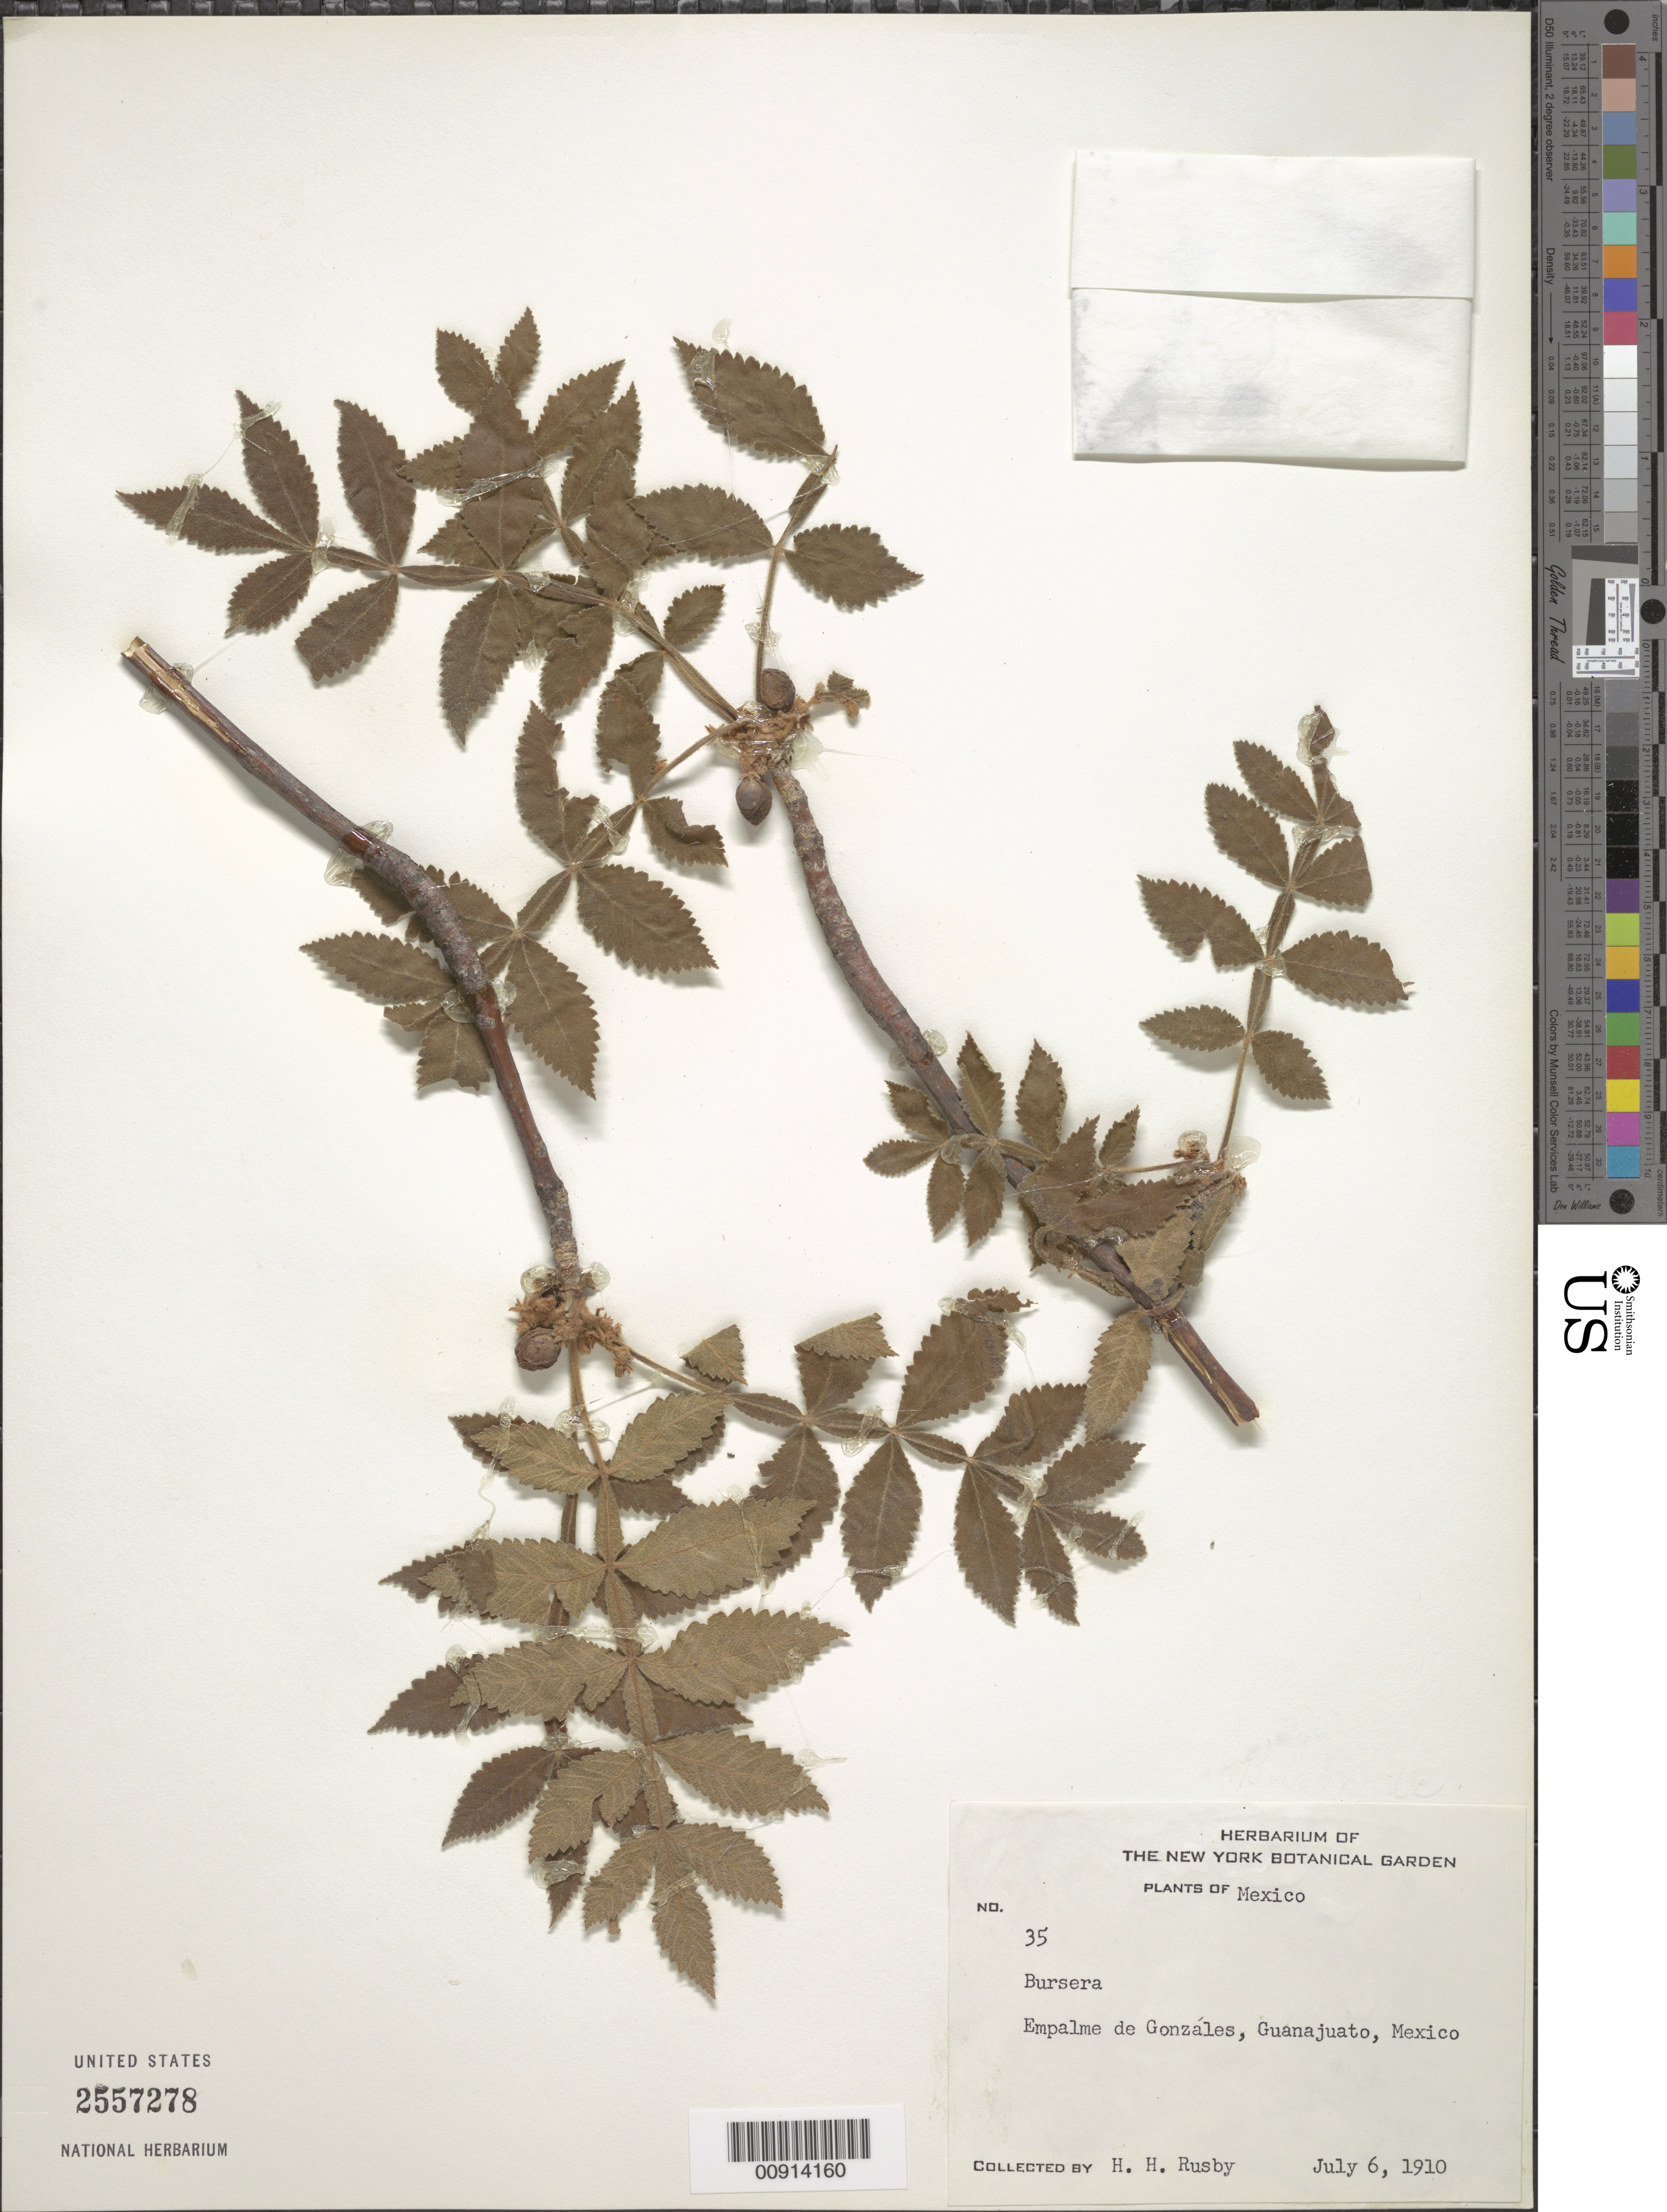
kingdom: Plantae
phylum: Tracheophyta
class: Magnoliopsida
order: Sapindales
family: Burseraceae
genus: Bursera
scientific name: Bursera sp.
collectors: H. H. Rusby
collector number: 35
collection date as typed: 06 Jul 1910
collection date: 1910-07-06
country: Mexico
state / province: Guanajuato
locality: Empalme de Gonzáles, Guanajuato.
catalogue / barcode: US 2557278